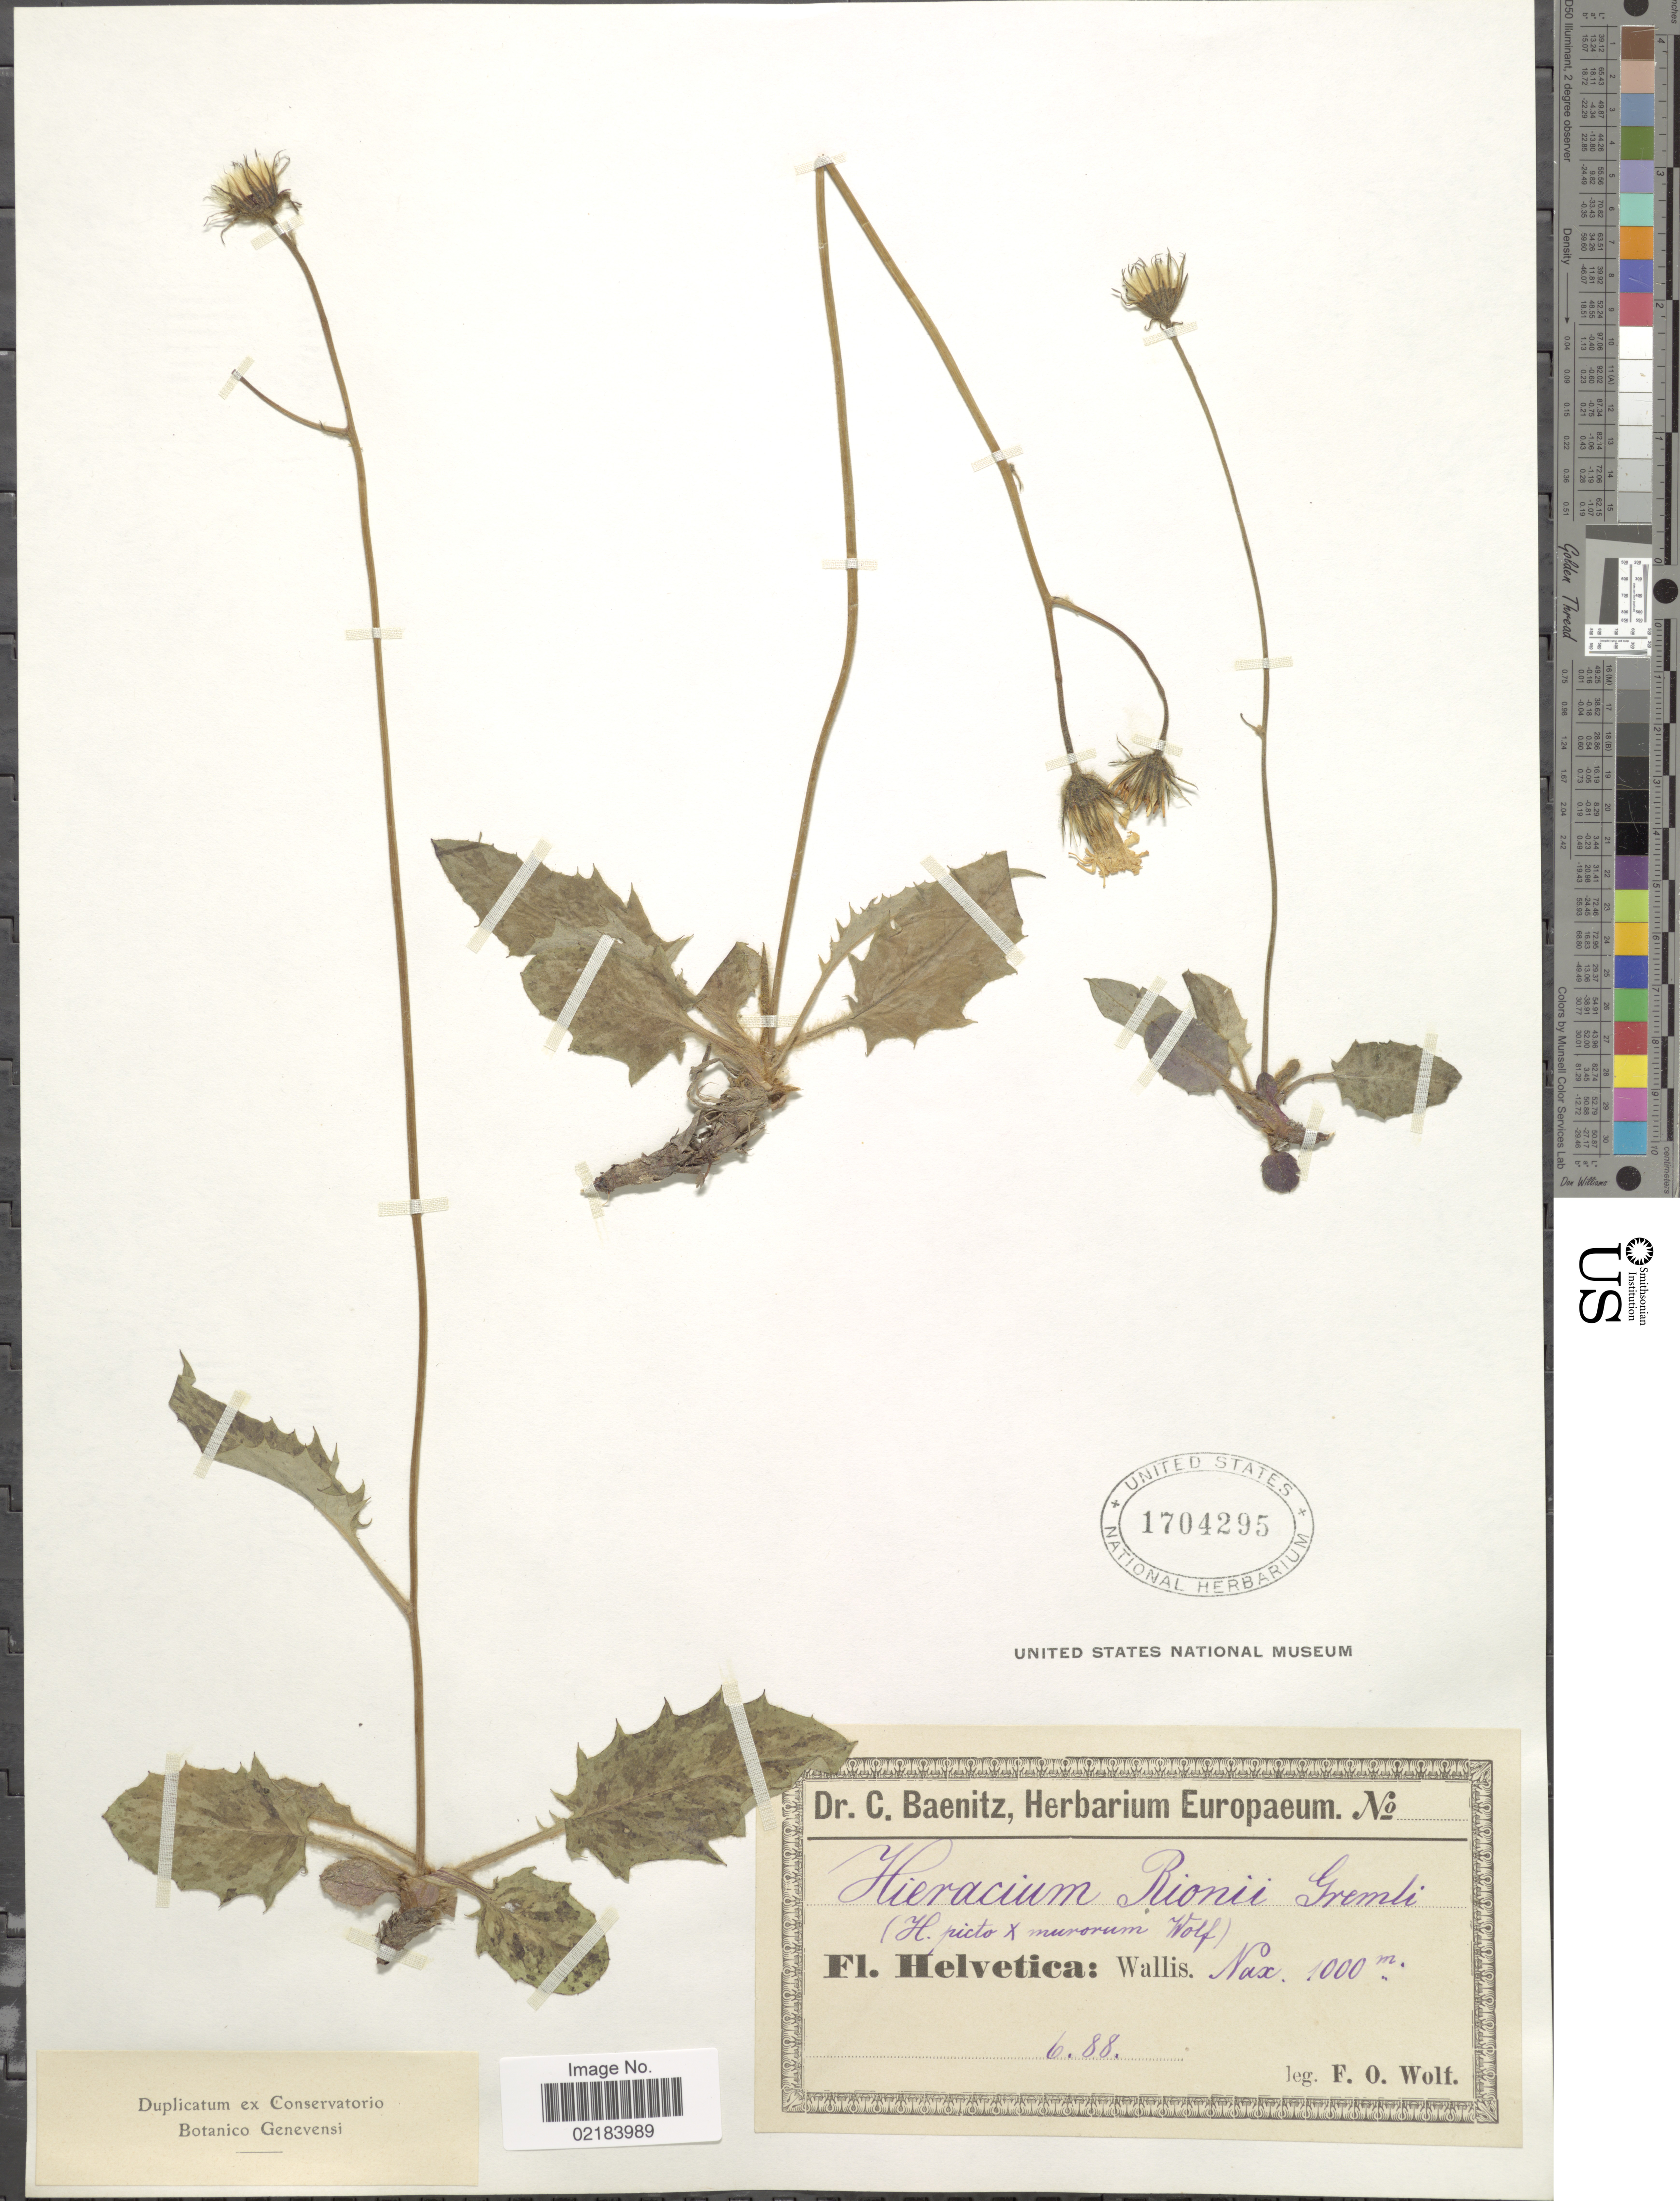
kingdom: Plantae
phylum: Tracheophyta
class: Magnoliopsida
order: Asterales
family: Asteraceae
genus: Hieracium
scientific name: Hieracium caesioides subsp. rionii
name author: (Gremli) Zahn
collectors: F. Wolf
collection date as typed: Transcribed d/m/y: /6/88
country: Switzerland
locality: Helvetica, Wallis, Nax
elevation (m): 1000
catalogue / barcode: US 1704292